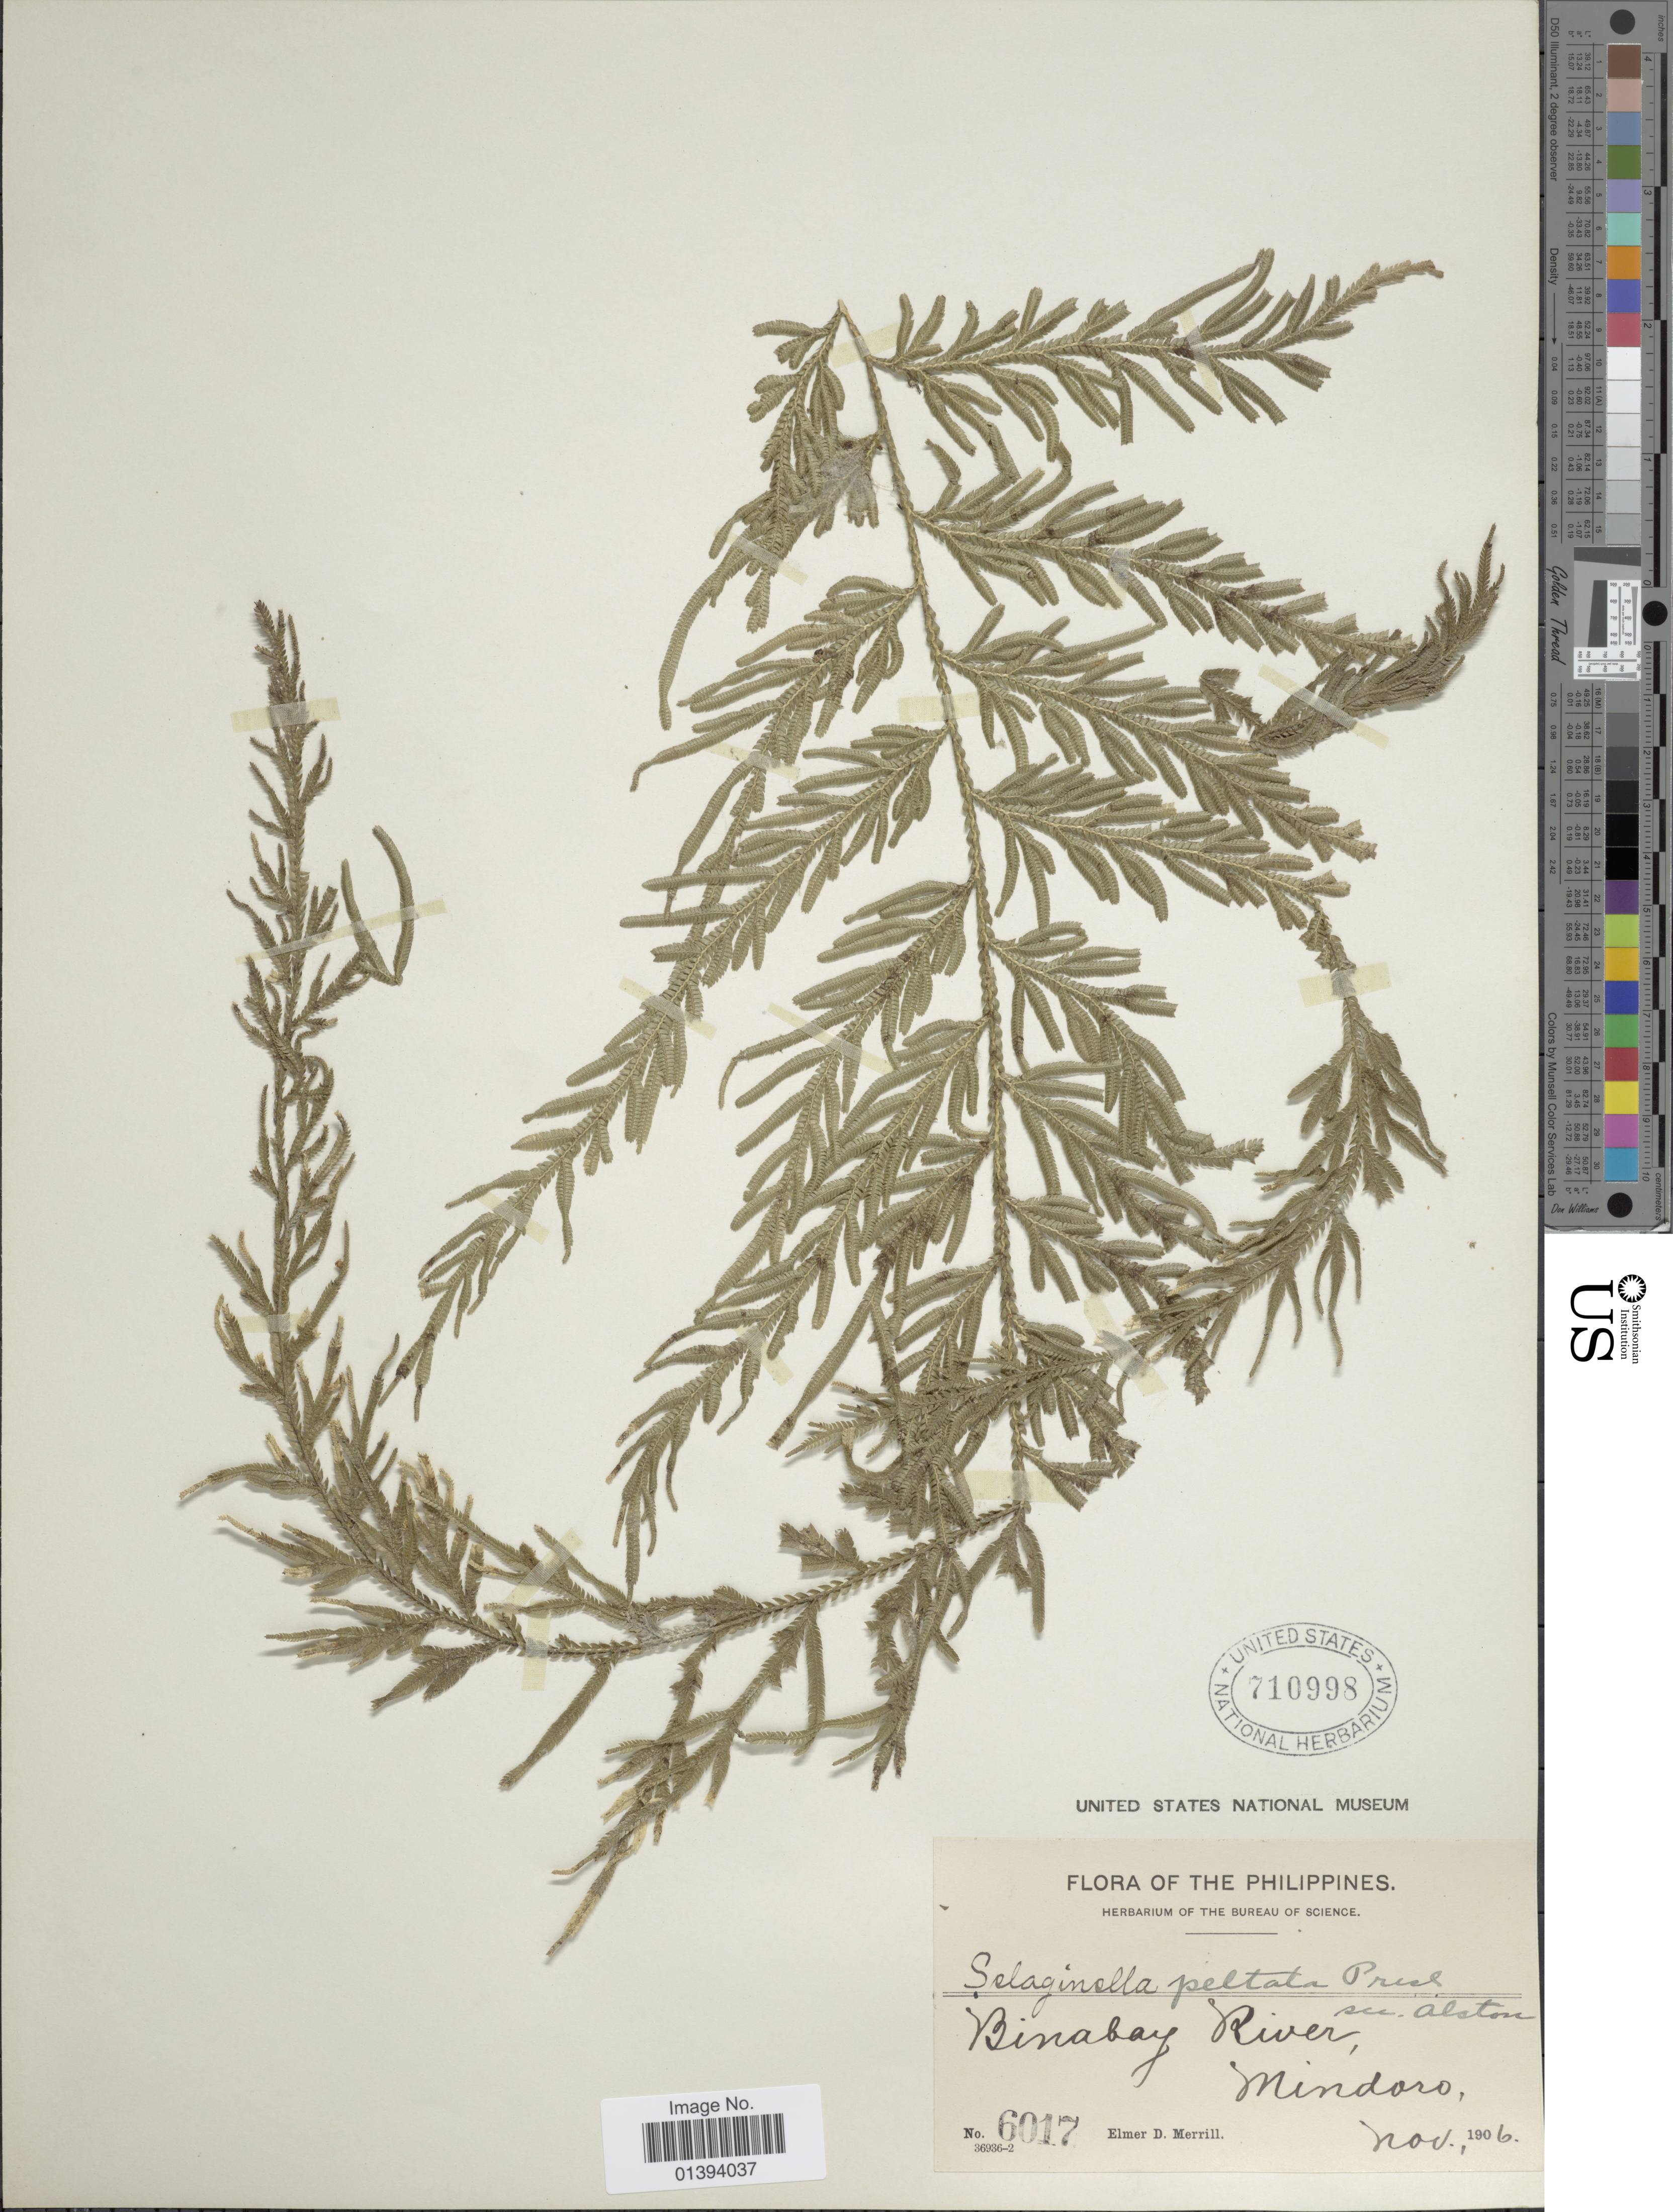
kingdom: Plantae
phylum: Tracheophyta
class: Lycopodiopsida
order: Selaginellales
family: Selaginellaceae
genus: Selaginella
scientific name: Selaginella peltata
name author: C. Presl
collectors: E. D. Merrill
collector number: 6017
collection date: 1906-11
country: Philippines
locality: Binabay River, Mindoro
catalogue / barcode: US 710998